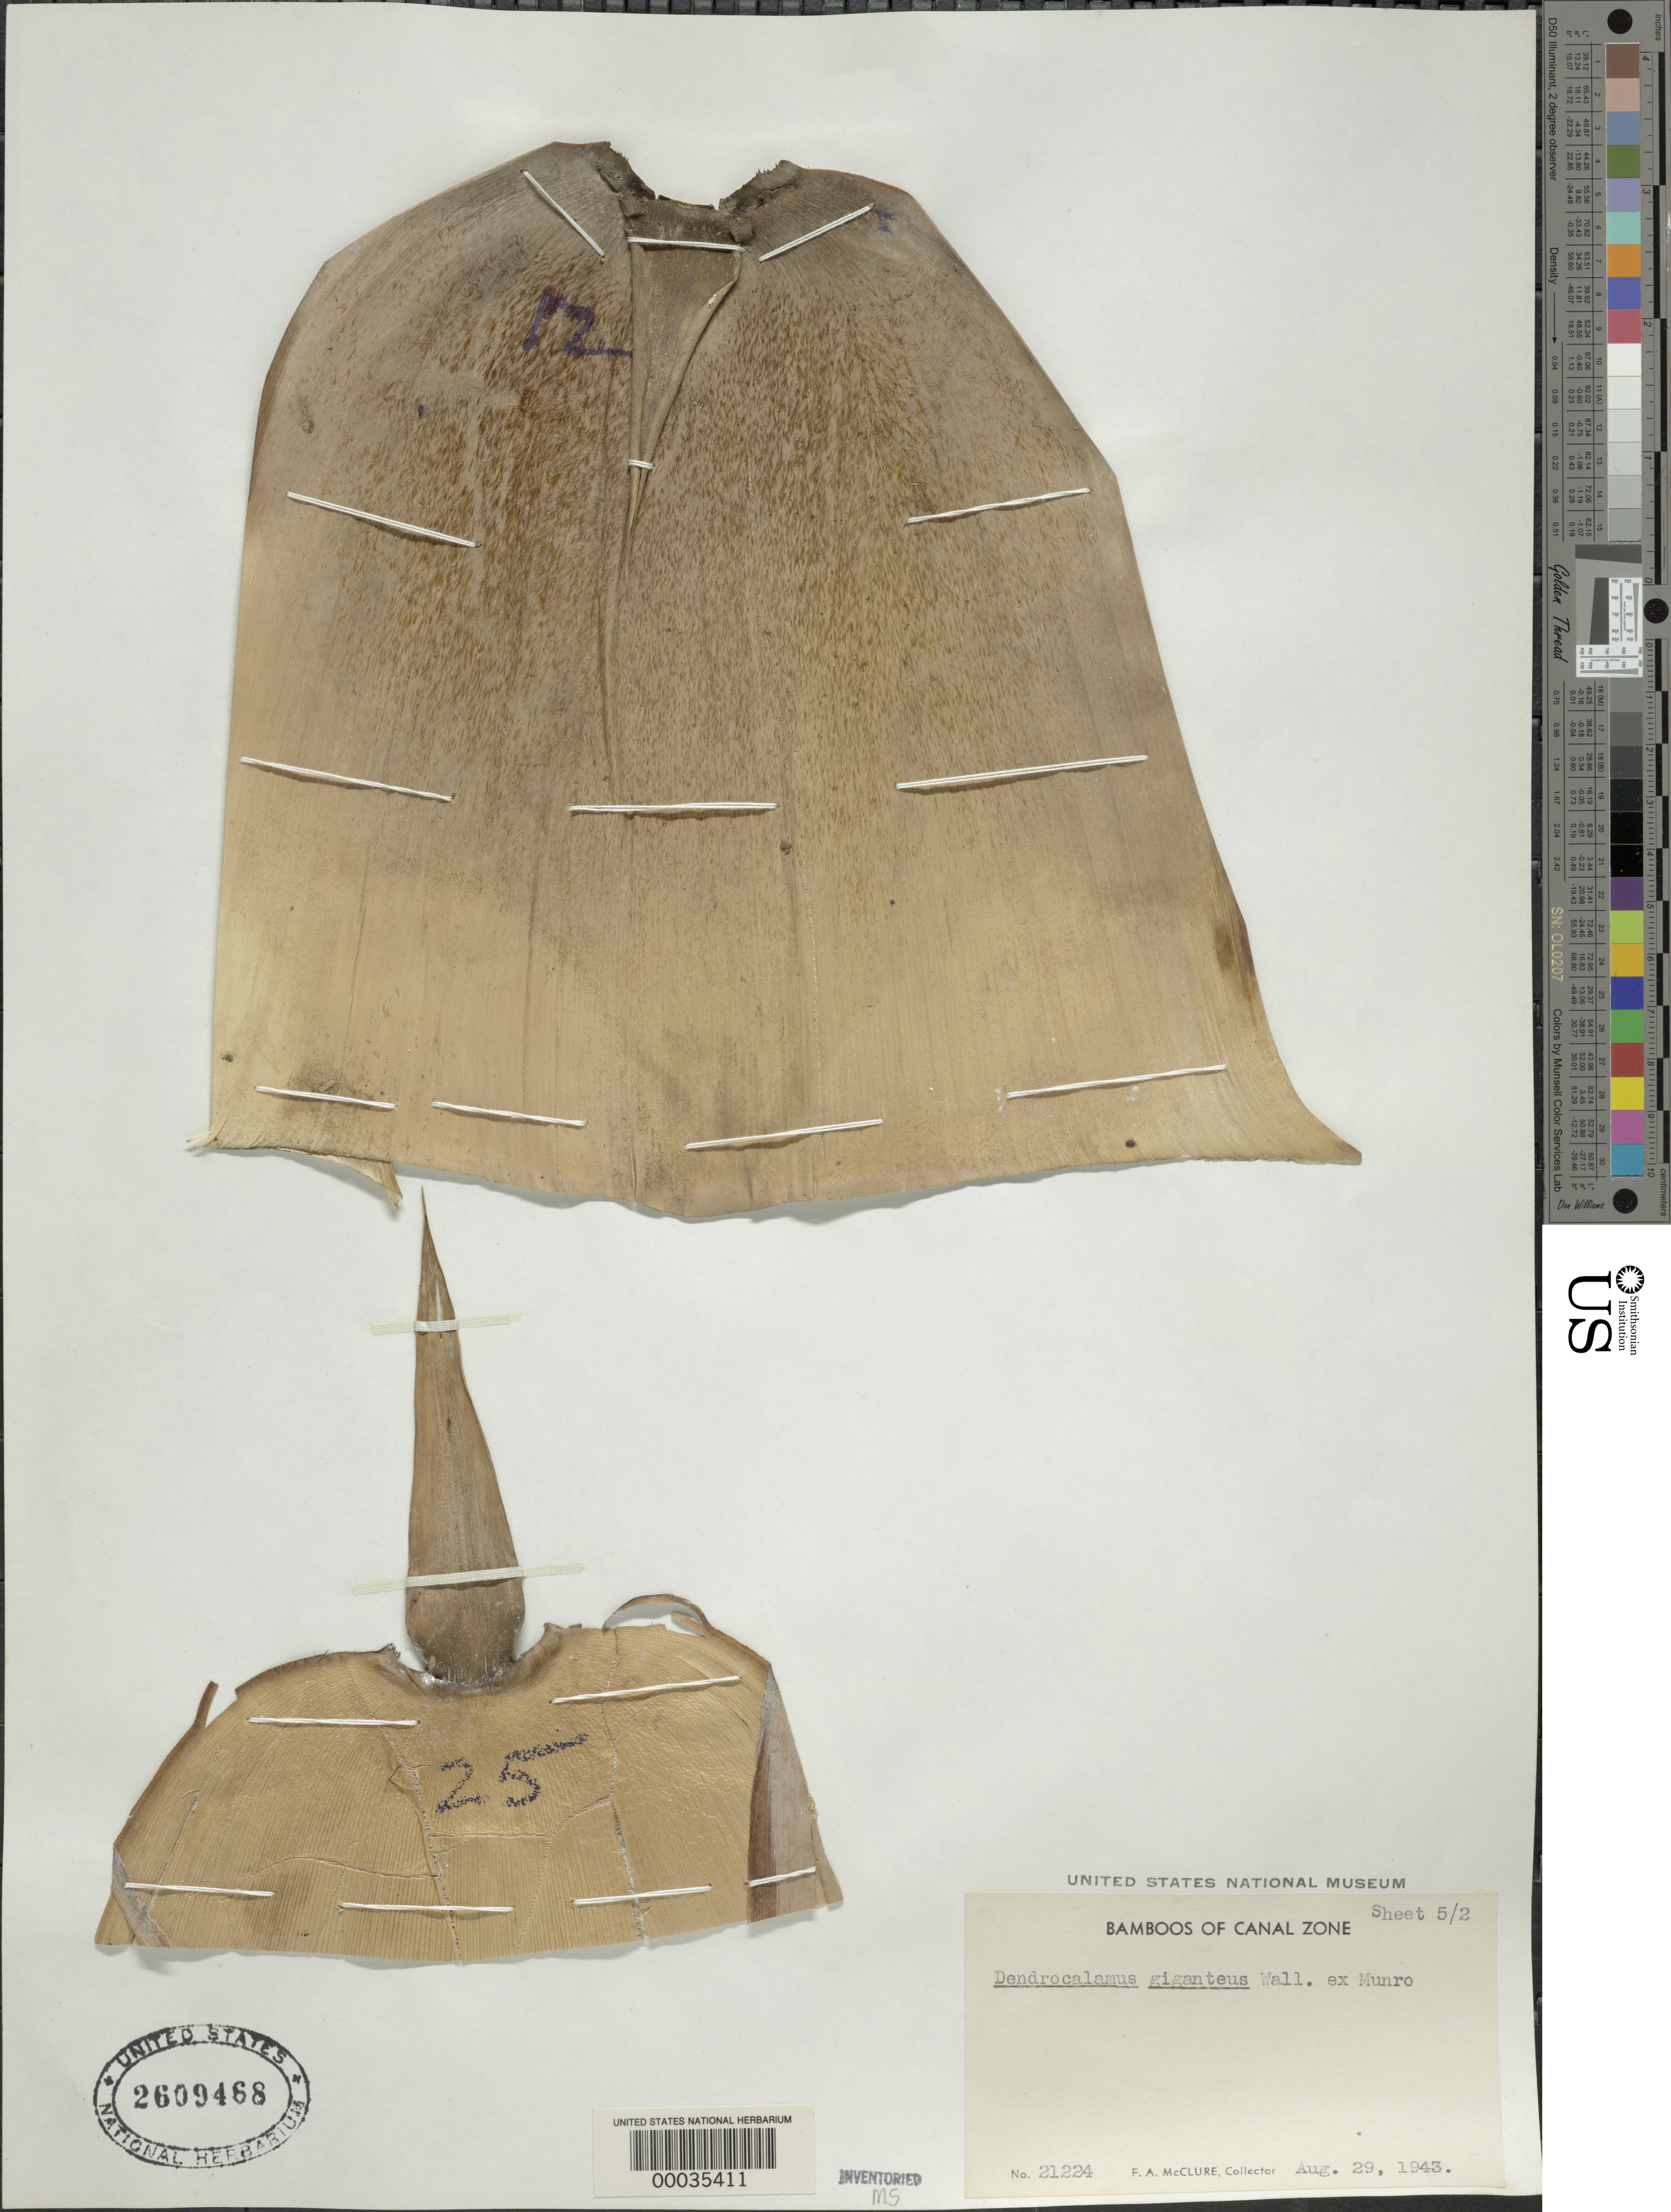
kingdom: Plantae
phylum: Tracheophyta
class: Liliopsida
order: Poales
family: Poaceae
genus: Dendrocalamus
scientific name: Dendrocalamus giganteus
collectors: F. A. McClure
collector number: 21224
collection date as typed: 29 Aug 1943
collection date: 1943-08-29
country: Panama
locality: Esperimental Gardens-summit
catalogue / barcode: US 2609468